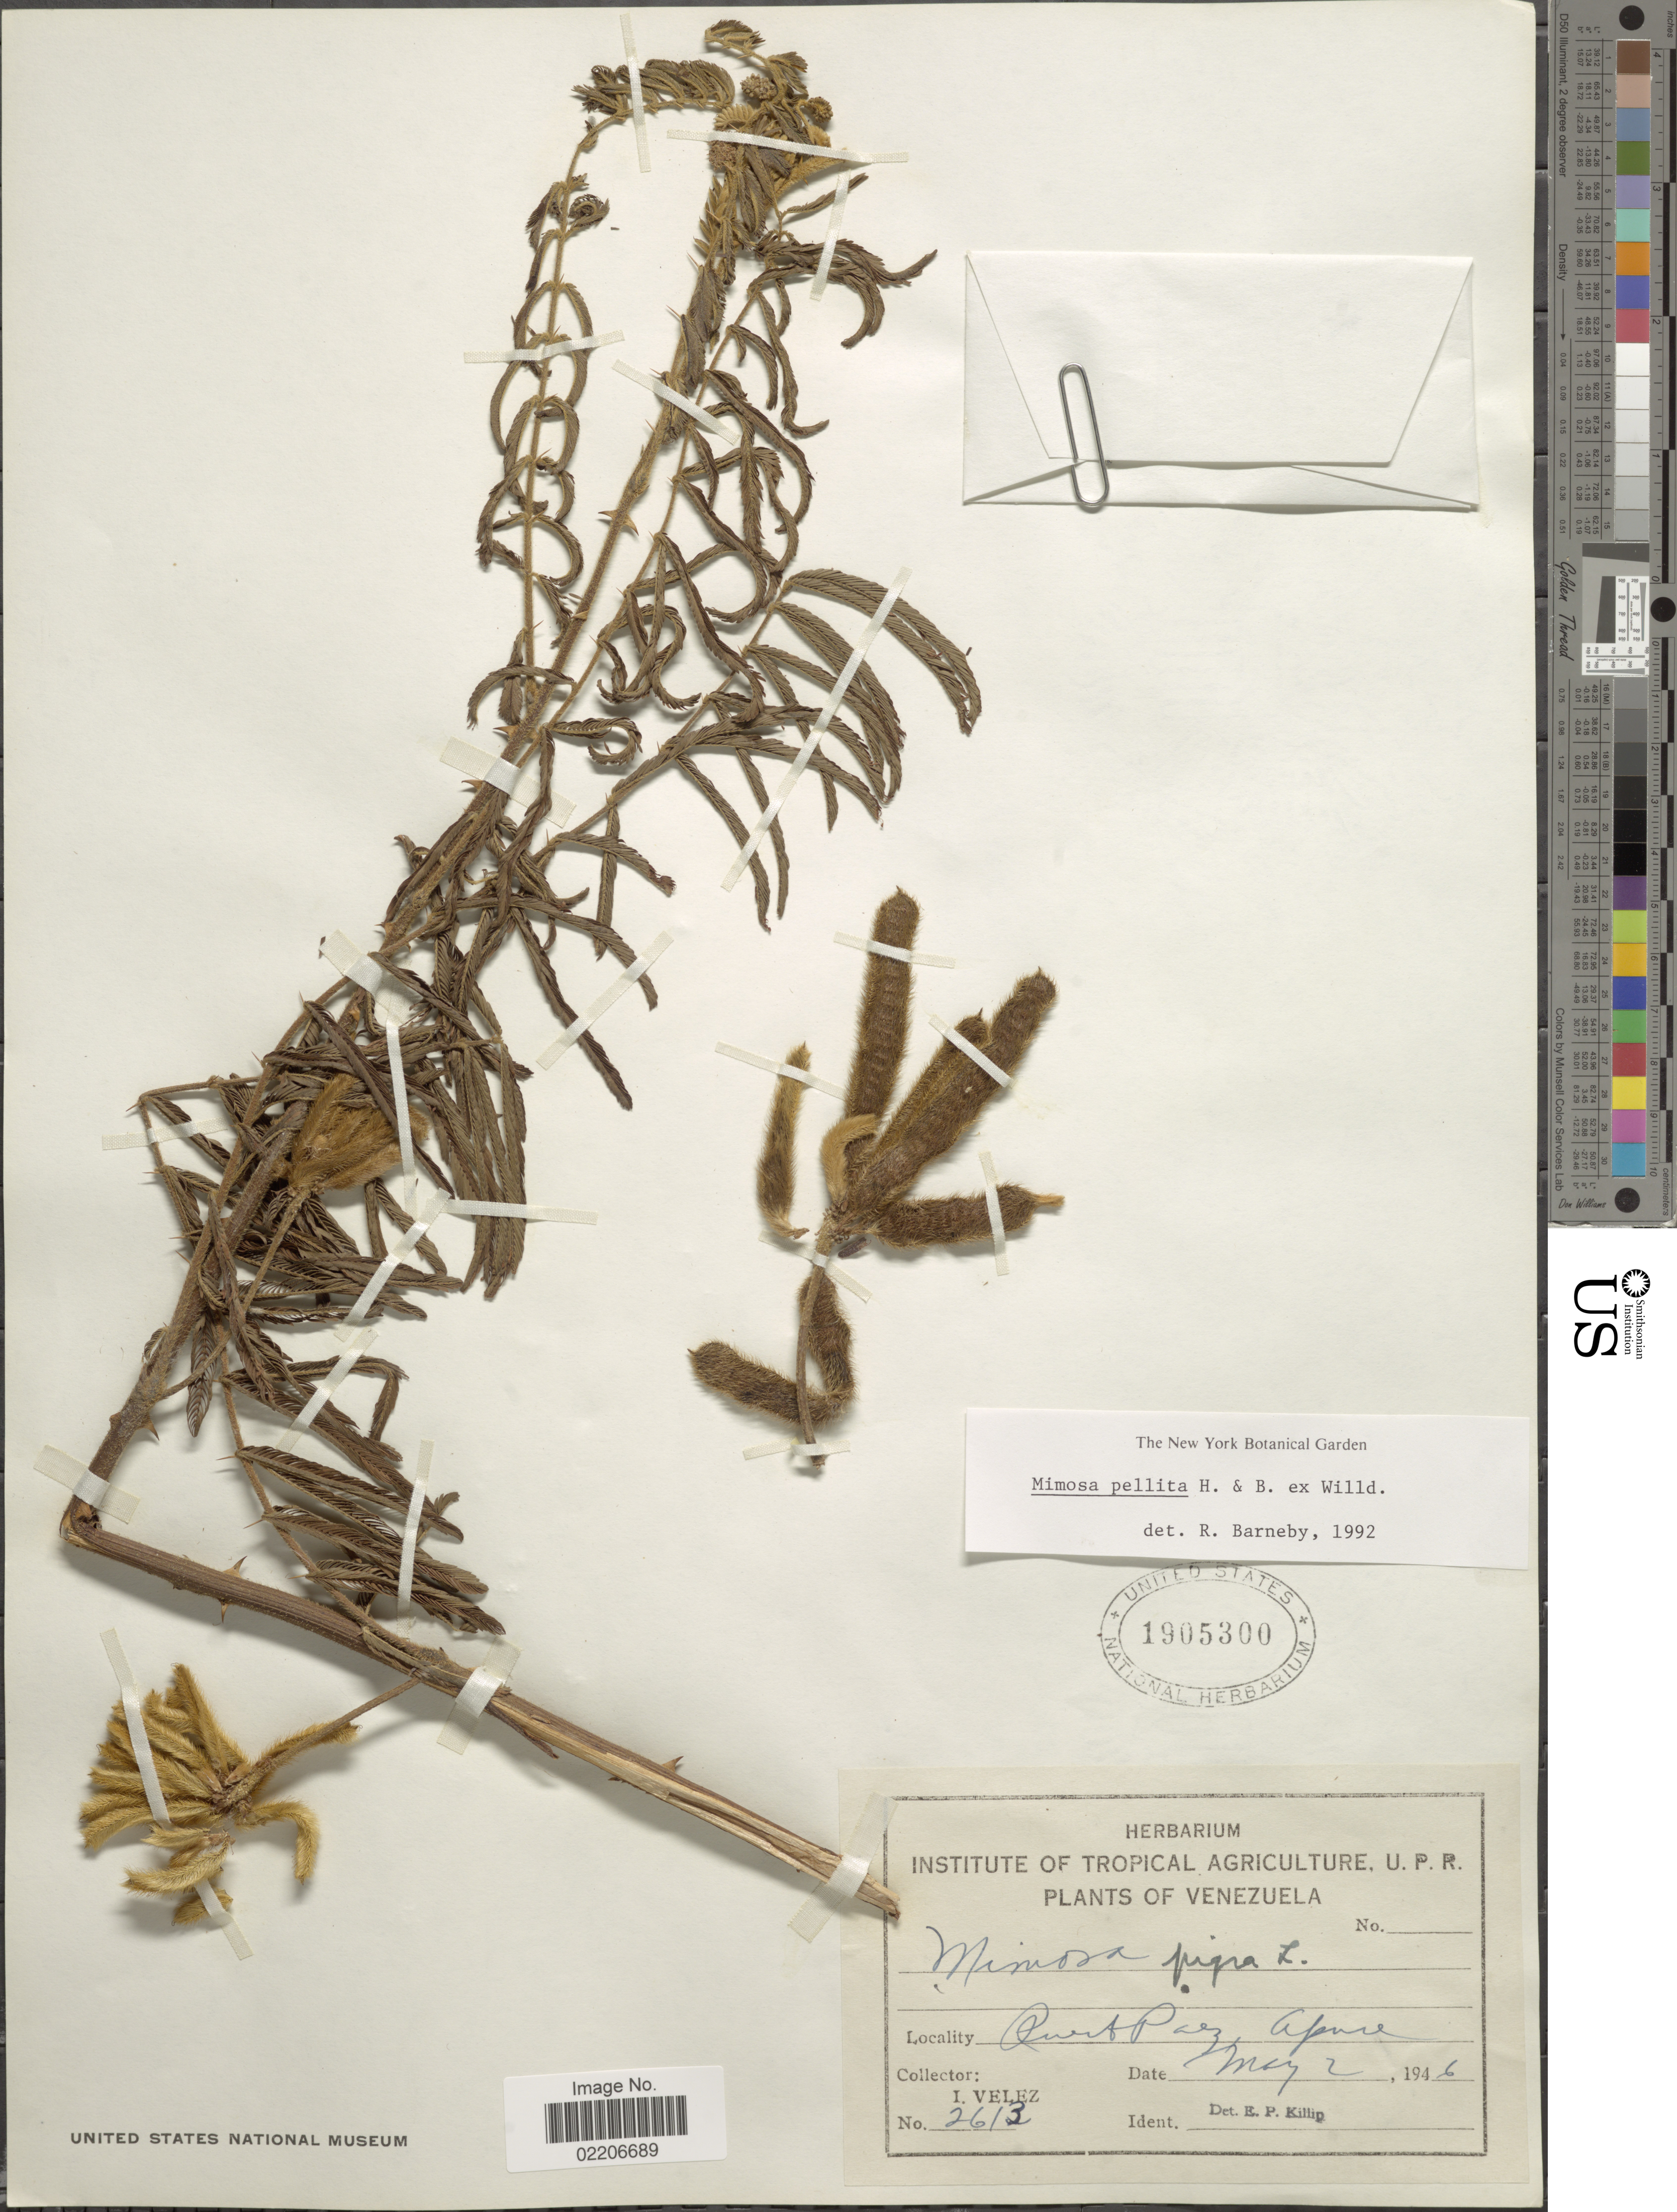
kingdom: Plantae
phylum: Tracheophyta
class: Magnoliopsida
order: Fabales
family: Fabaceae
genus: Mimosa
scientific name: Mimosa pellita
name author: Humb. & Bonpl. ex Willd.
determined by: Barneby, Rupert C., (NY)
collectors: I. Velez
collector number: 2613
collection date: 1946-05-02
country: Venezuela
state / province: Apure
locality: Puerto Paez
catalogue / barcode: US 1905300